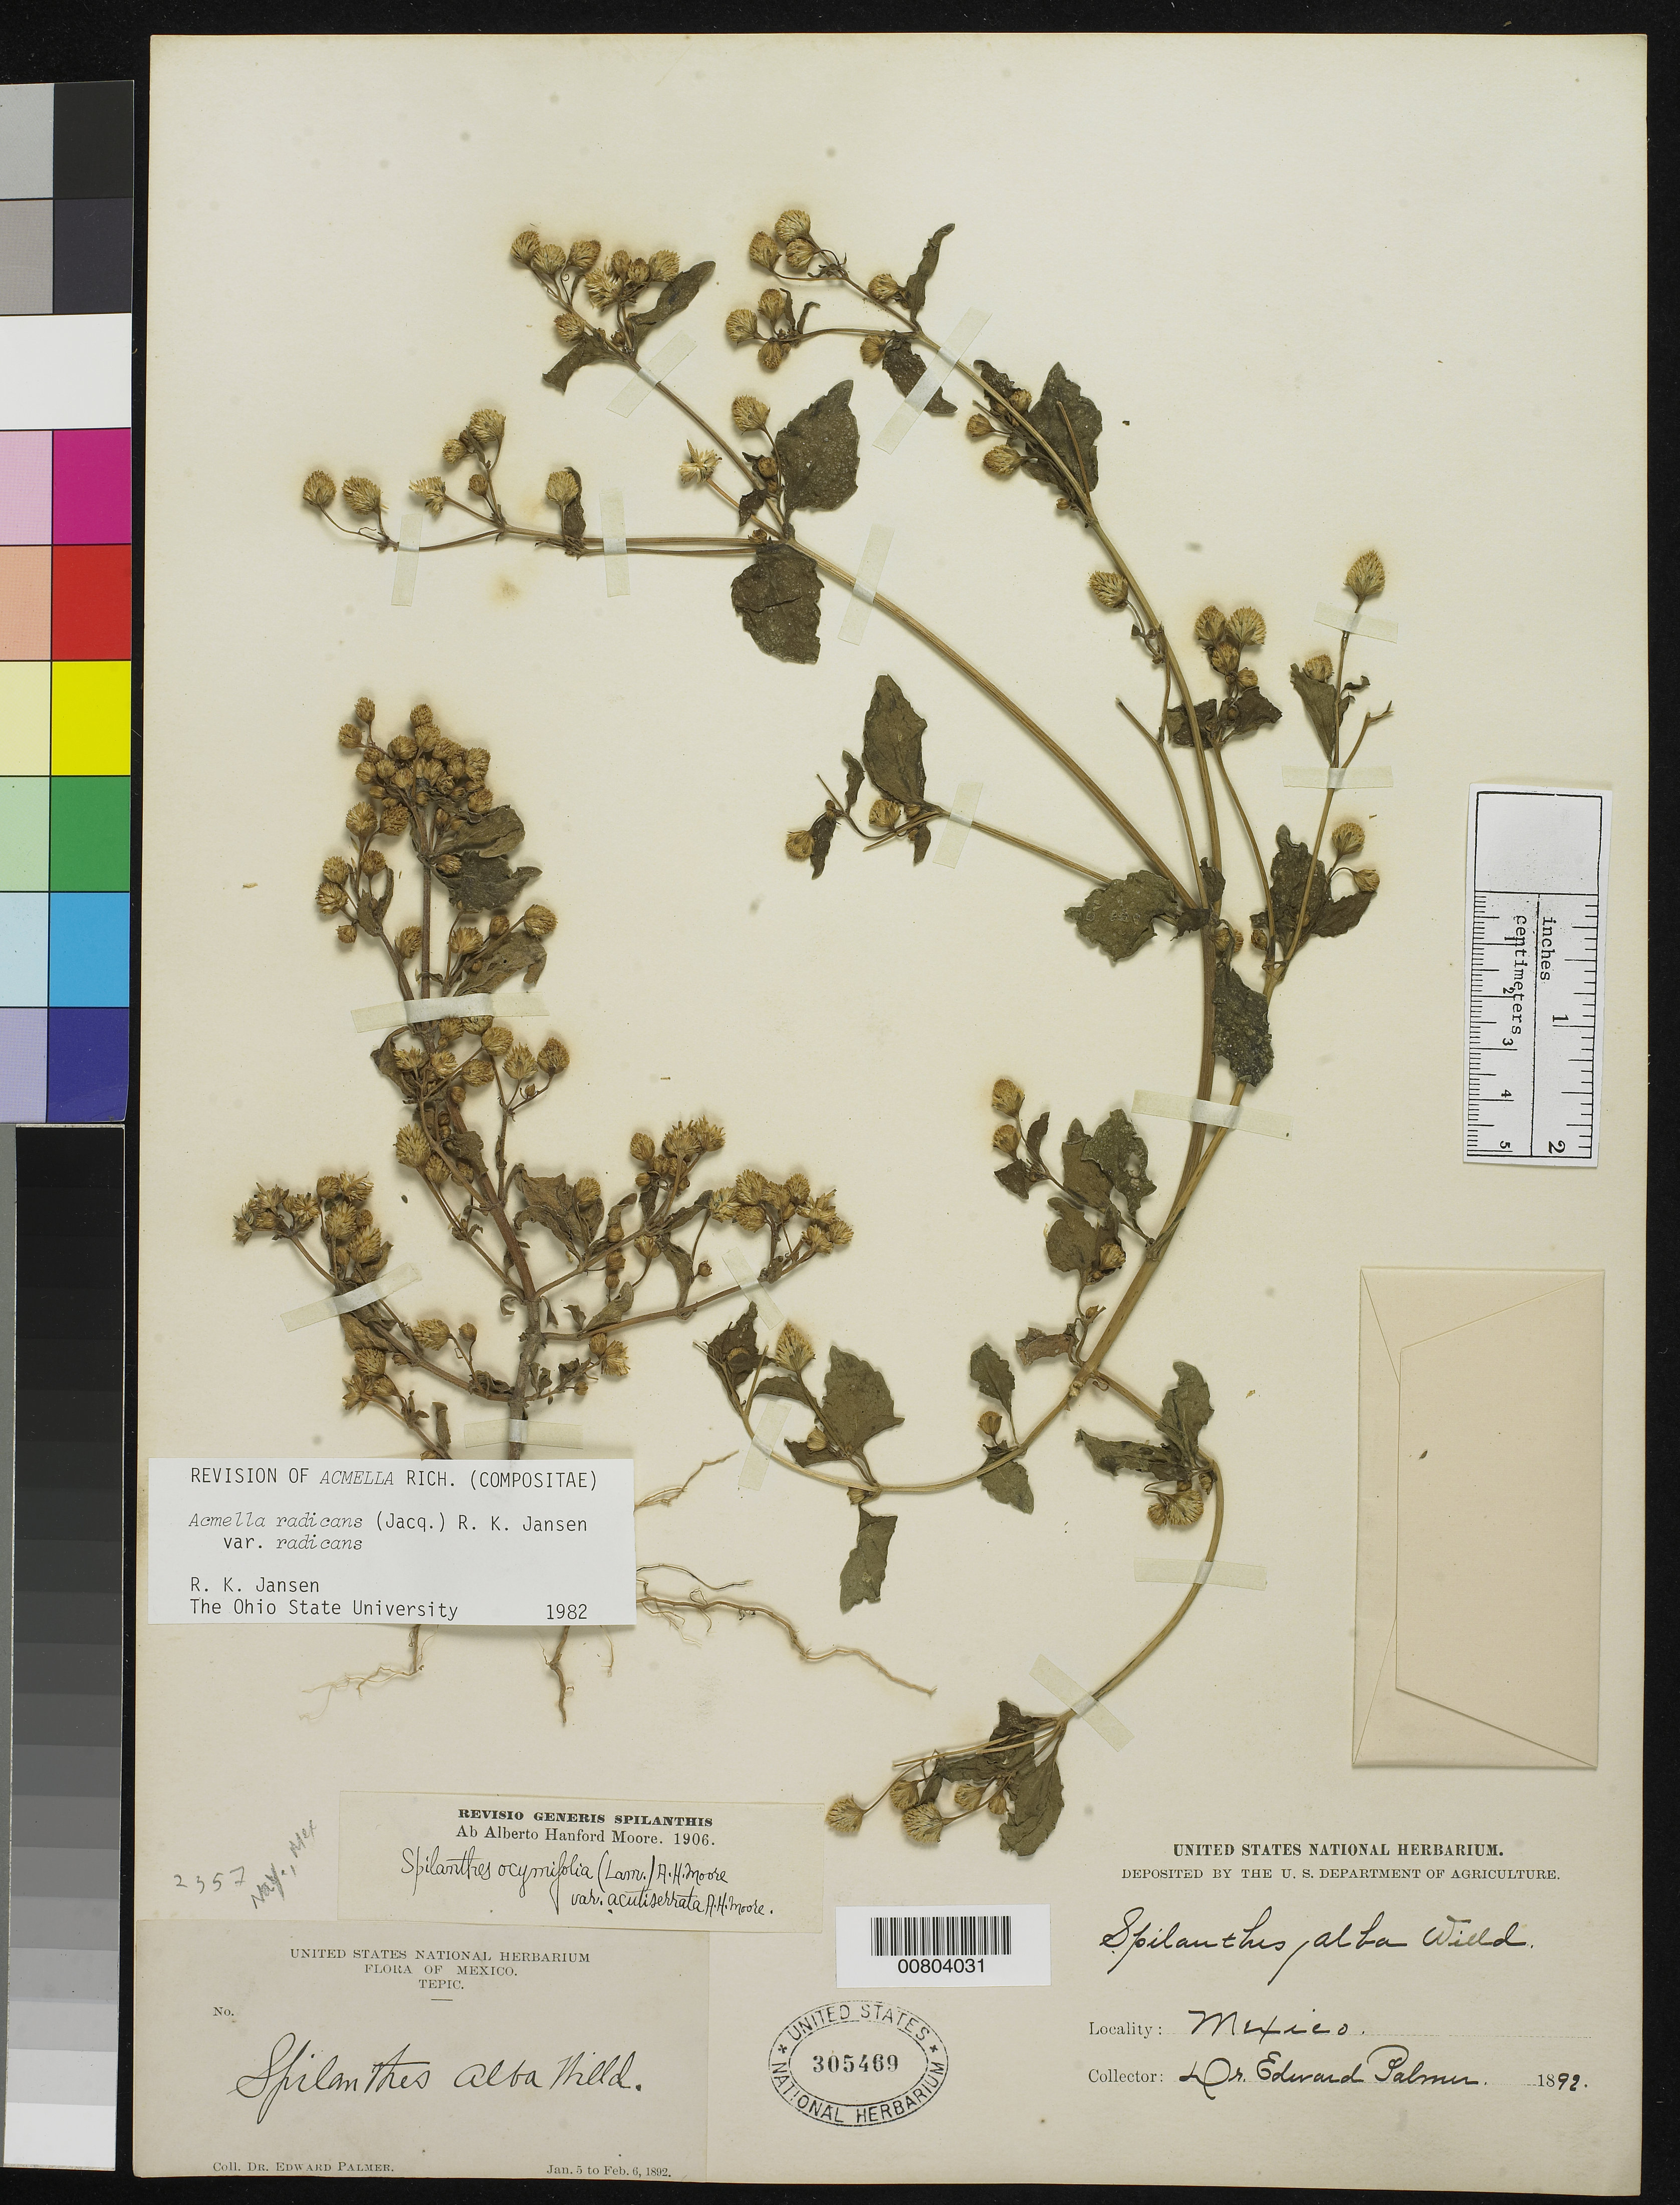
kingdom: Plantae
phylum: Tracheophyta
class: Magnoliopsida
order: Asterales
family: Asteraceae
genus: Acmella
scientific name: Acmella radicans var. radicans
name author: (Jacq.) R.K. Jansen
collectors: E. Palmer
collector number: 2357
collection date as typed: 05 Jan 1892 to 06 Feb 1892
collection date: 1892-01-05/1892-02-06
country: Mexico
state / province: Nayarit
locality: Tepic, Nayarit.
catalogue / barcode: US 305469